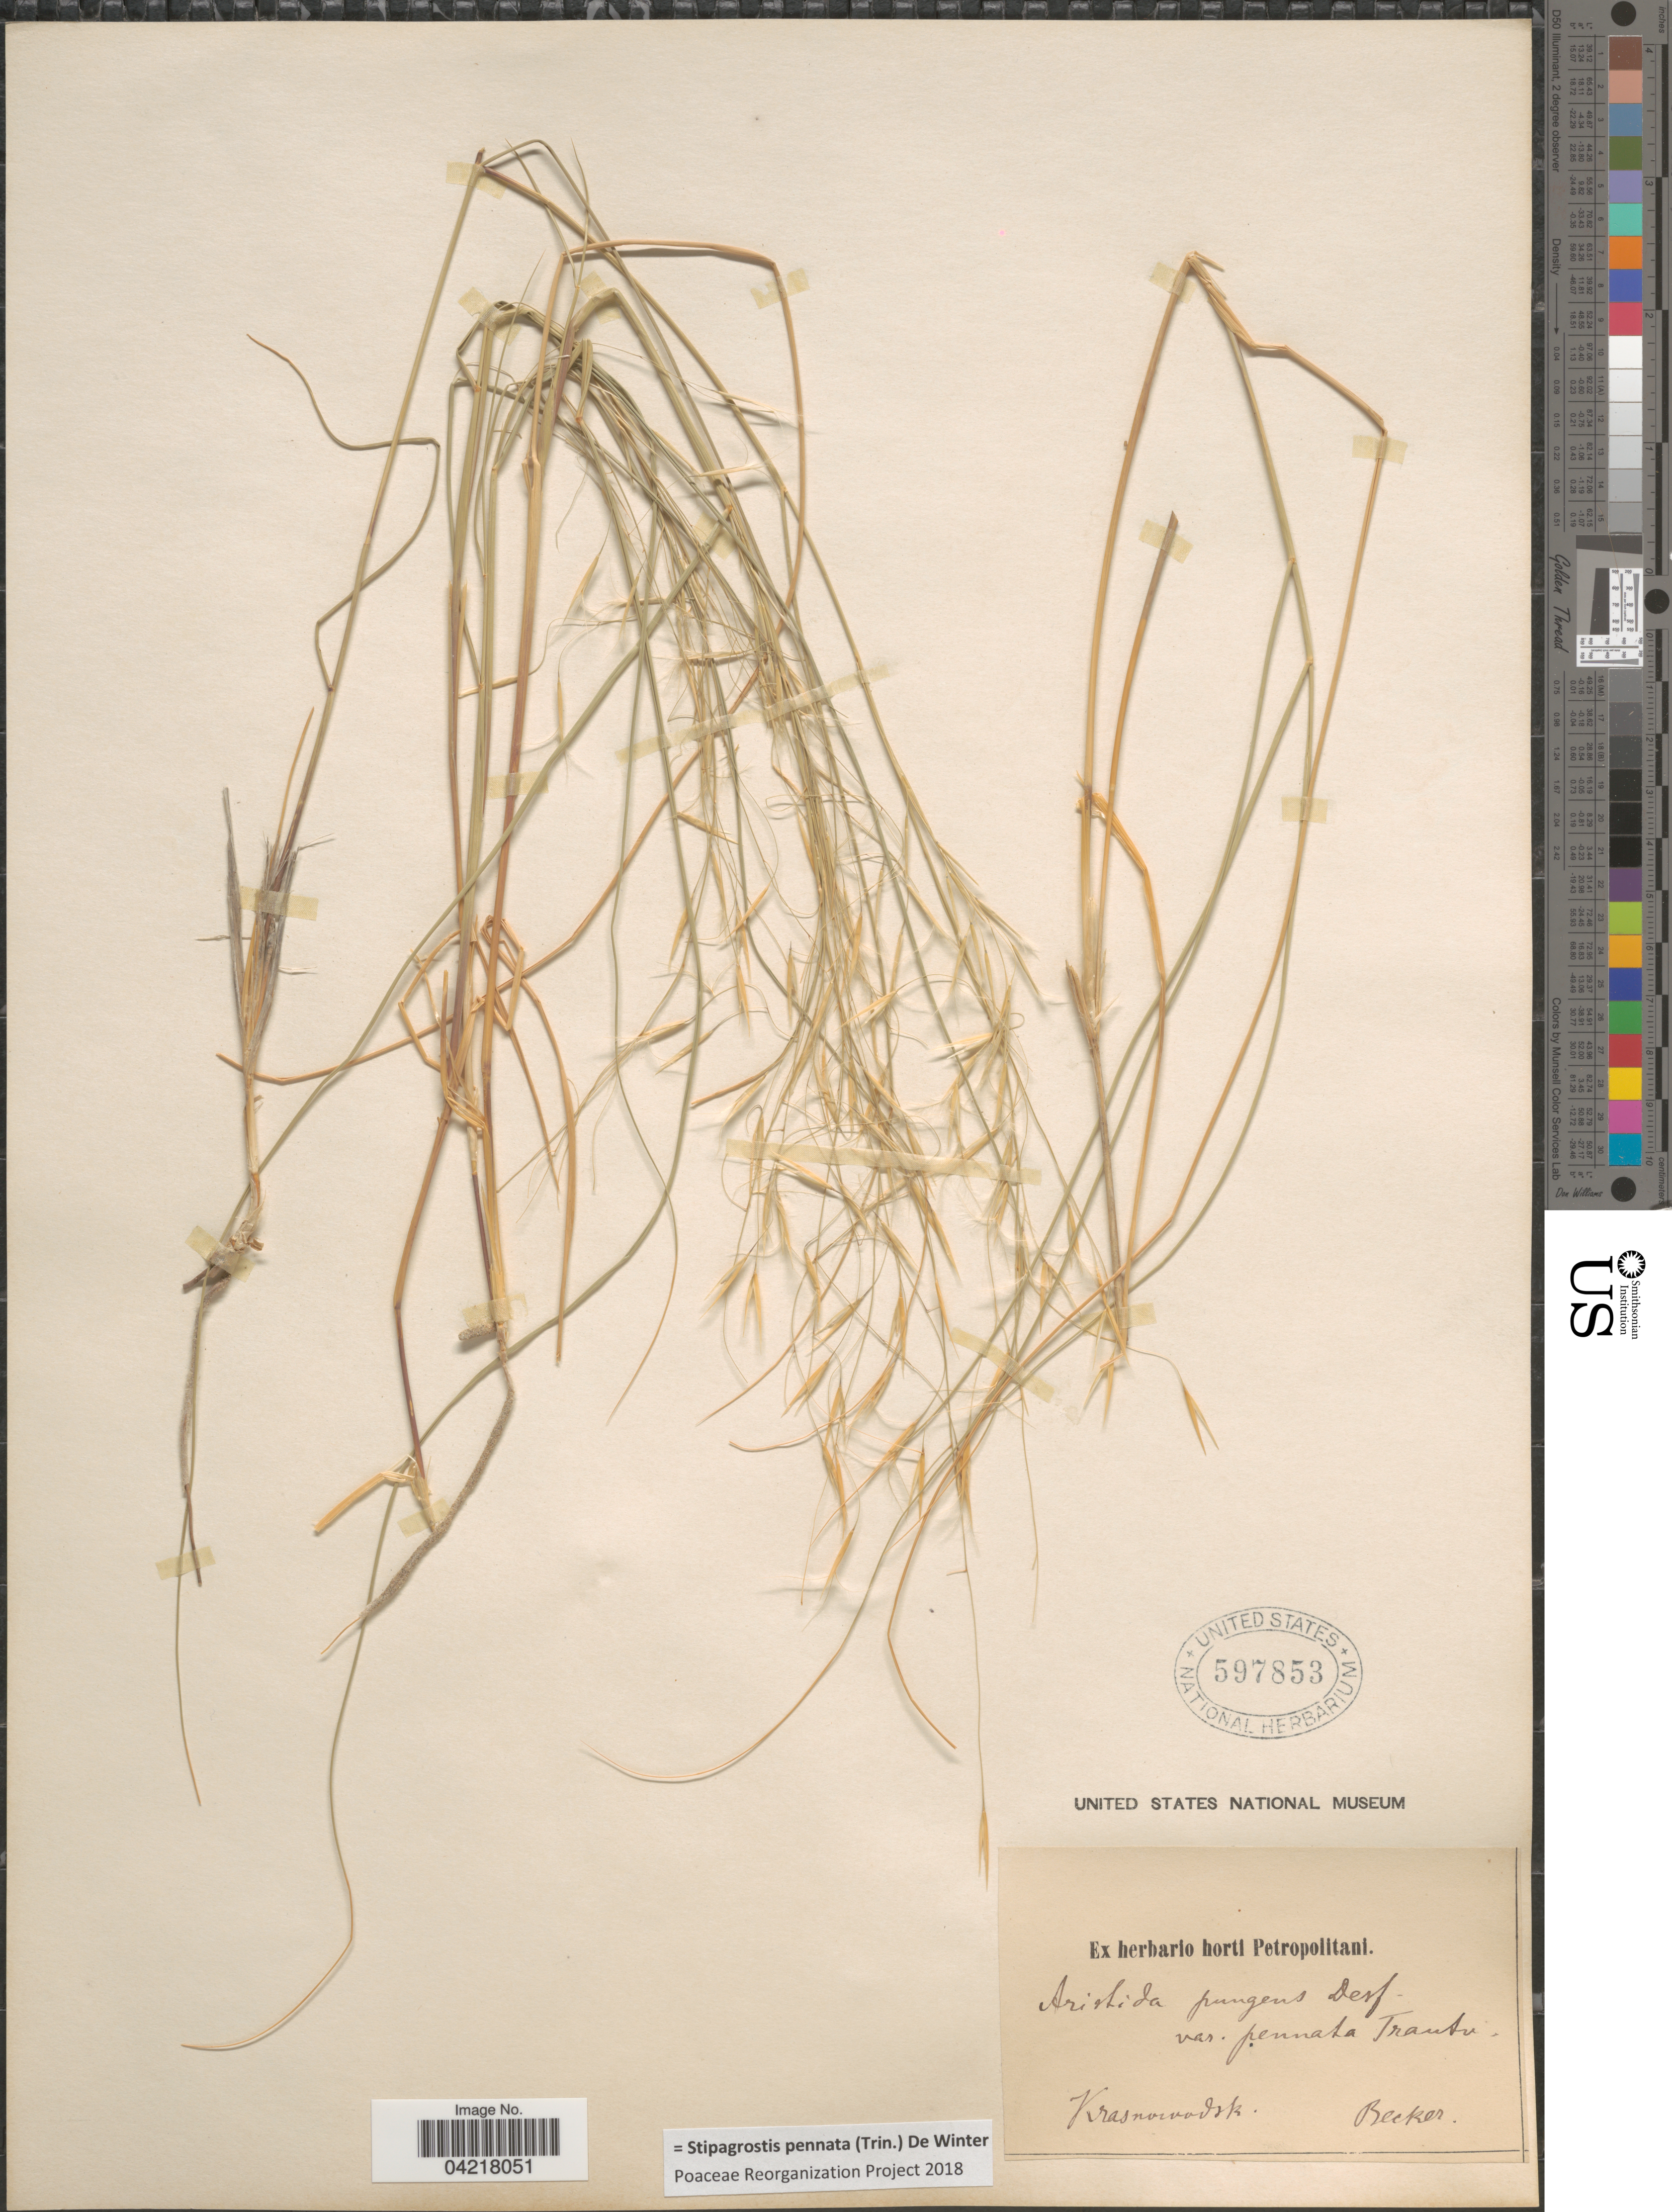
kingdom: Plantae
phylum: Tracheophyta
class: Liliopsida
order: Poales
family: Poaceae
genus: Stipagrostis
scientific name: Stipagrostis pennata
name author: (Trin.) De Winter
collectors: -. Becker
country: Turkmenistan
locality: Krasnowodsk.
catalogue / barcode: US 597853